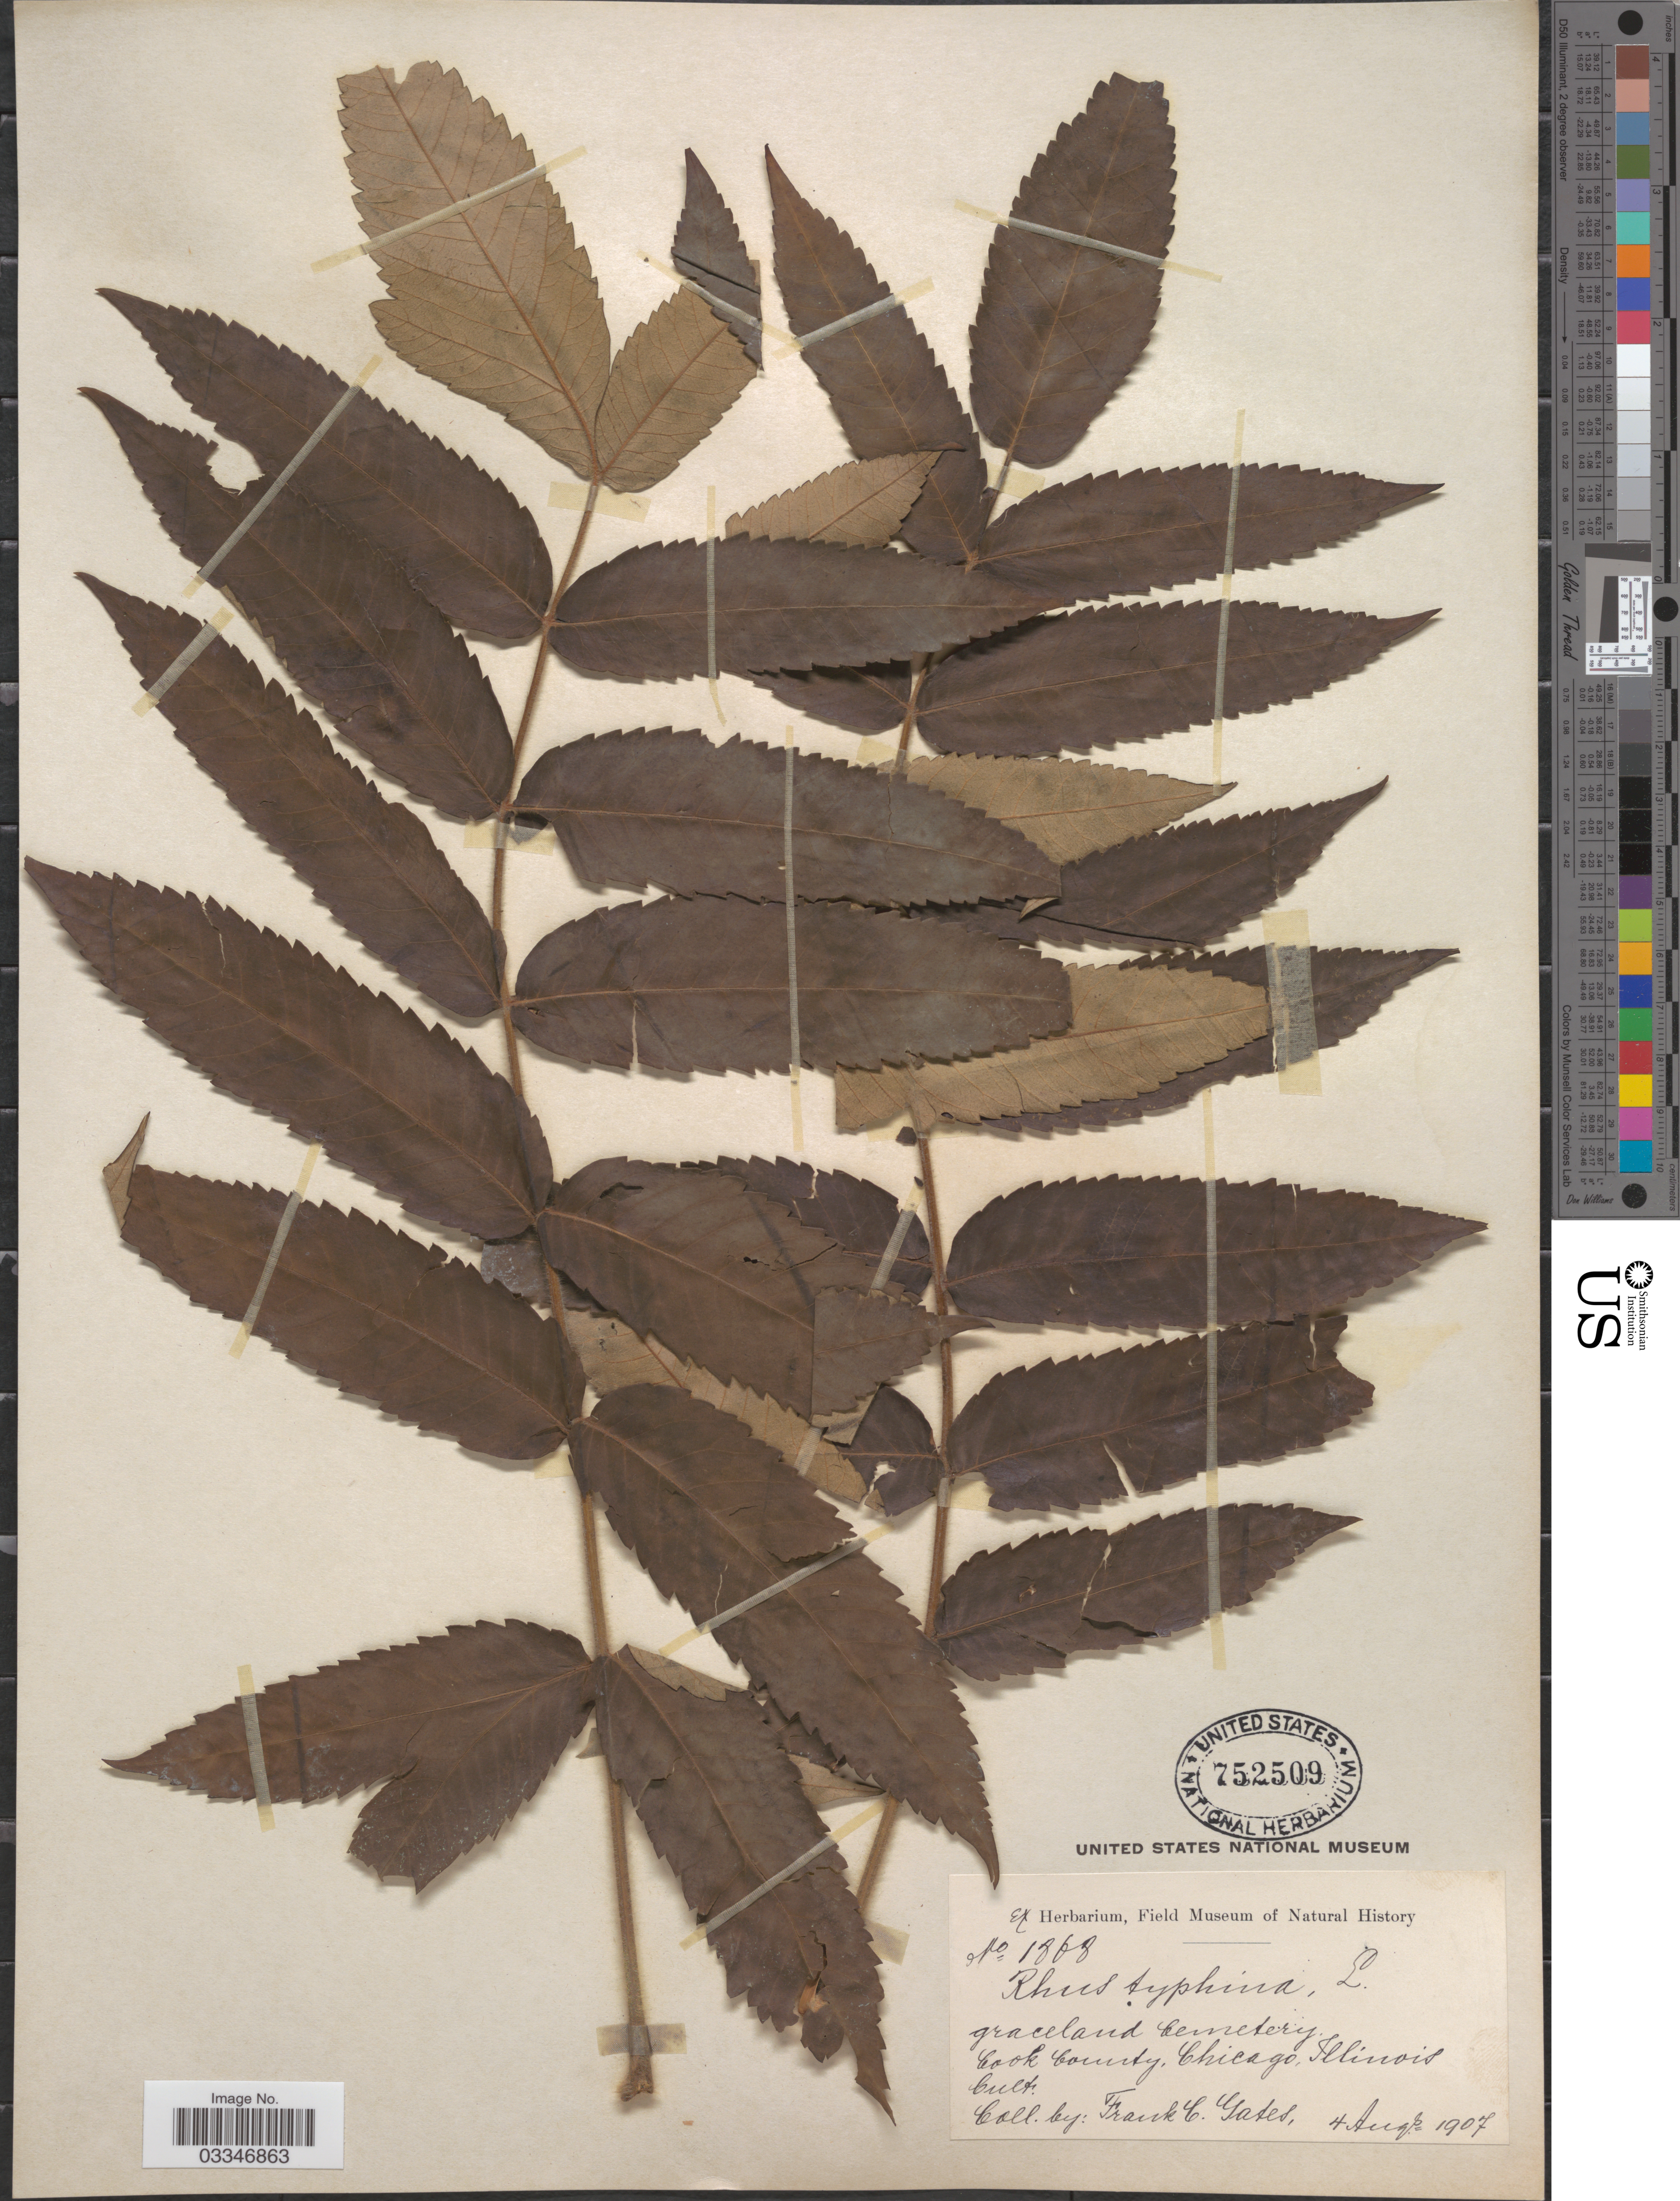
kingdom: Plantae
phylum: Tracheophyta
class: Magnoliopsida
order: Sapindales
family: Anacardiaceae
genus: Rhus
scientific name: Rhus typhina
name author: L.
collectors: F. C. Gates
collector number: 1868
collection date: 1907-08-04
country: United States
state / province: Illinois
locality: Graceland Cemetery, Cook County, Chicago.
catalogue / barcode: US 752509